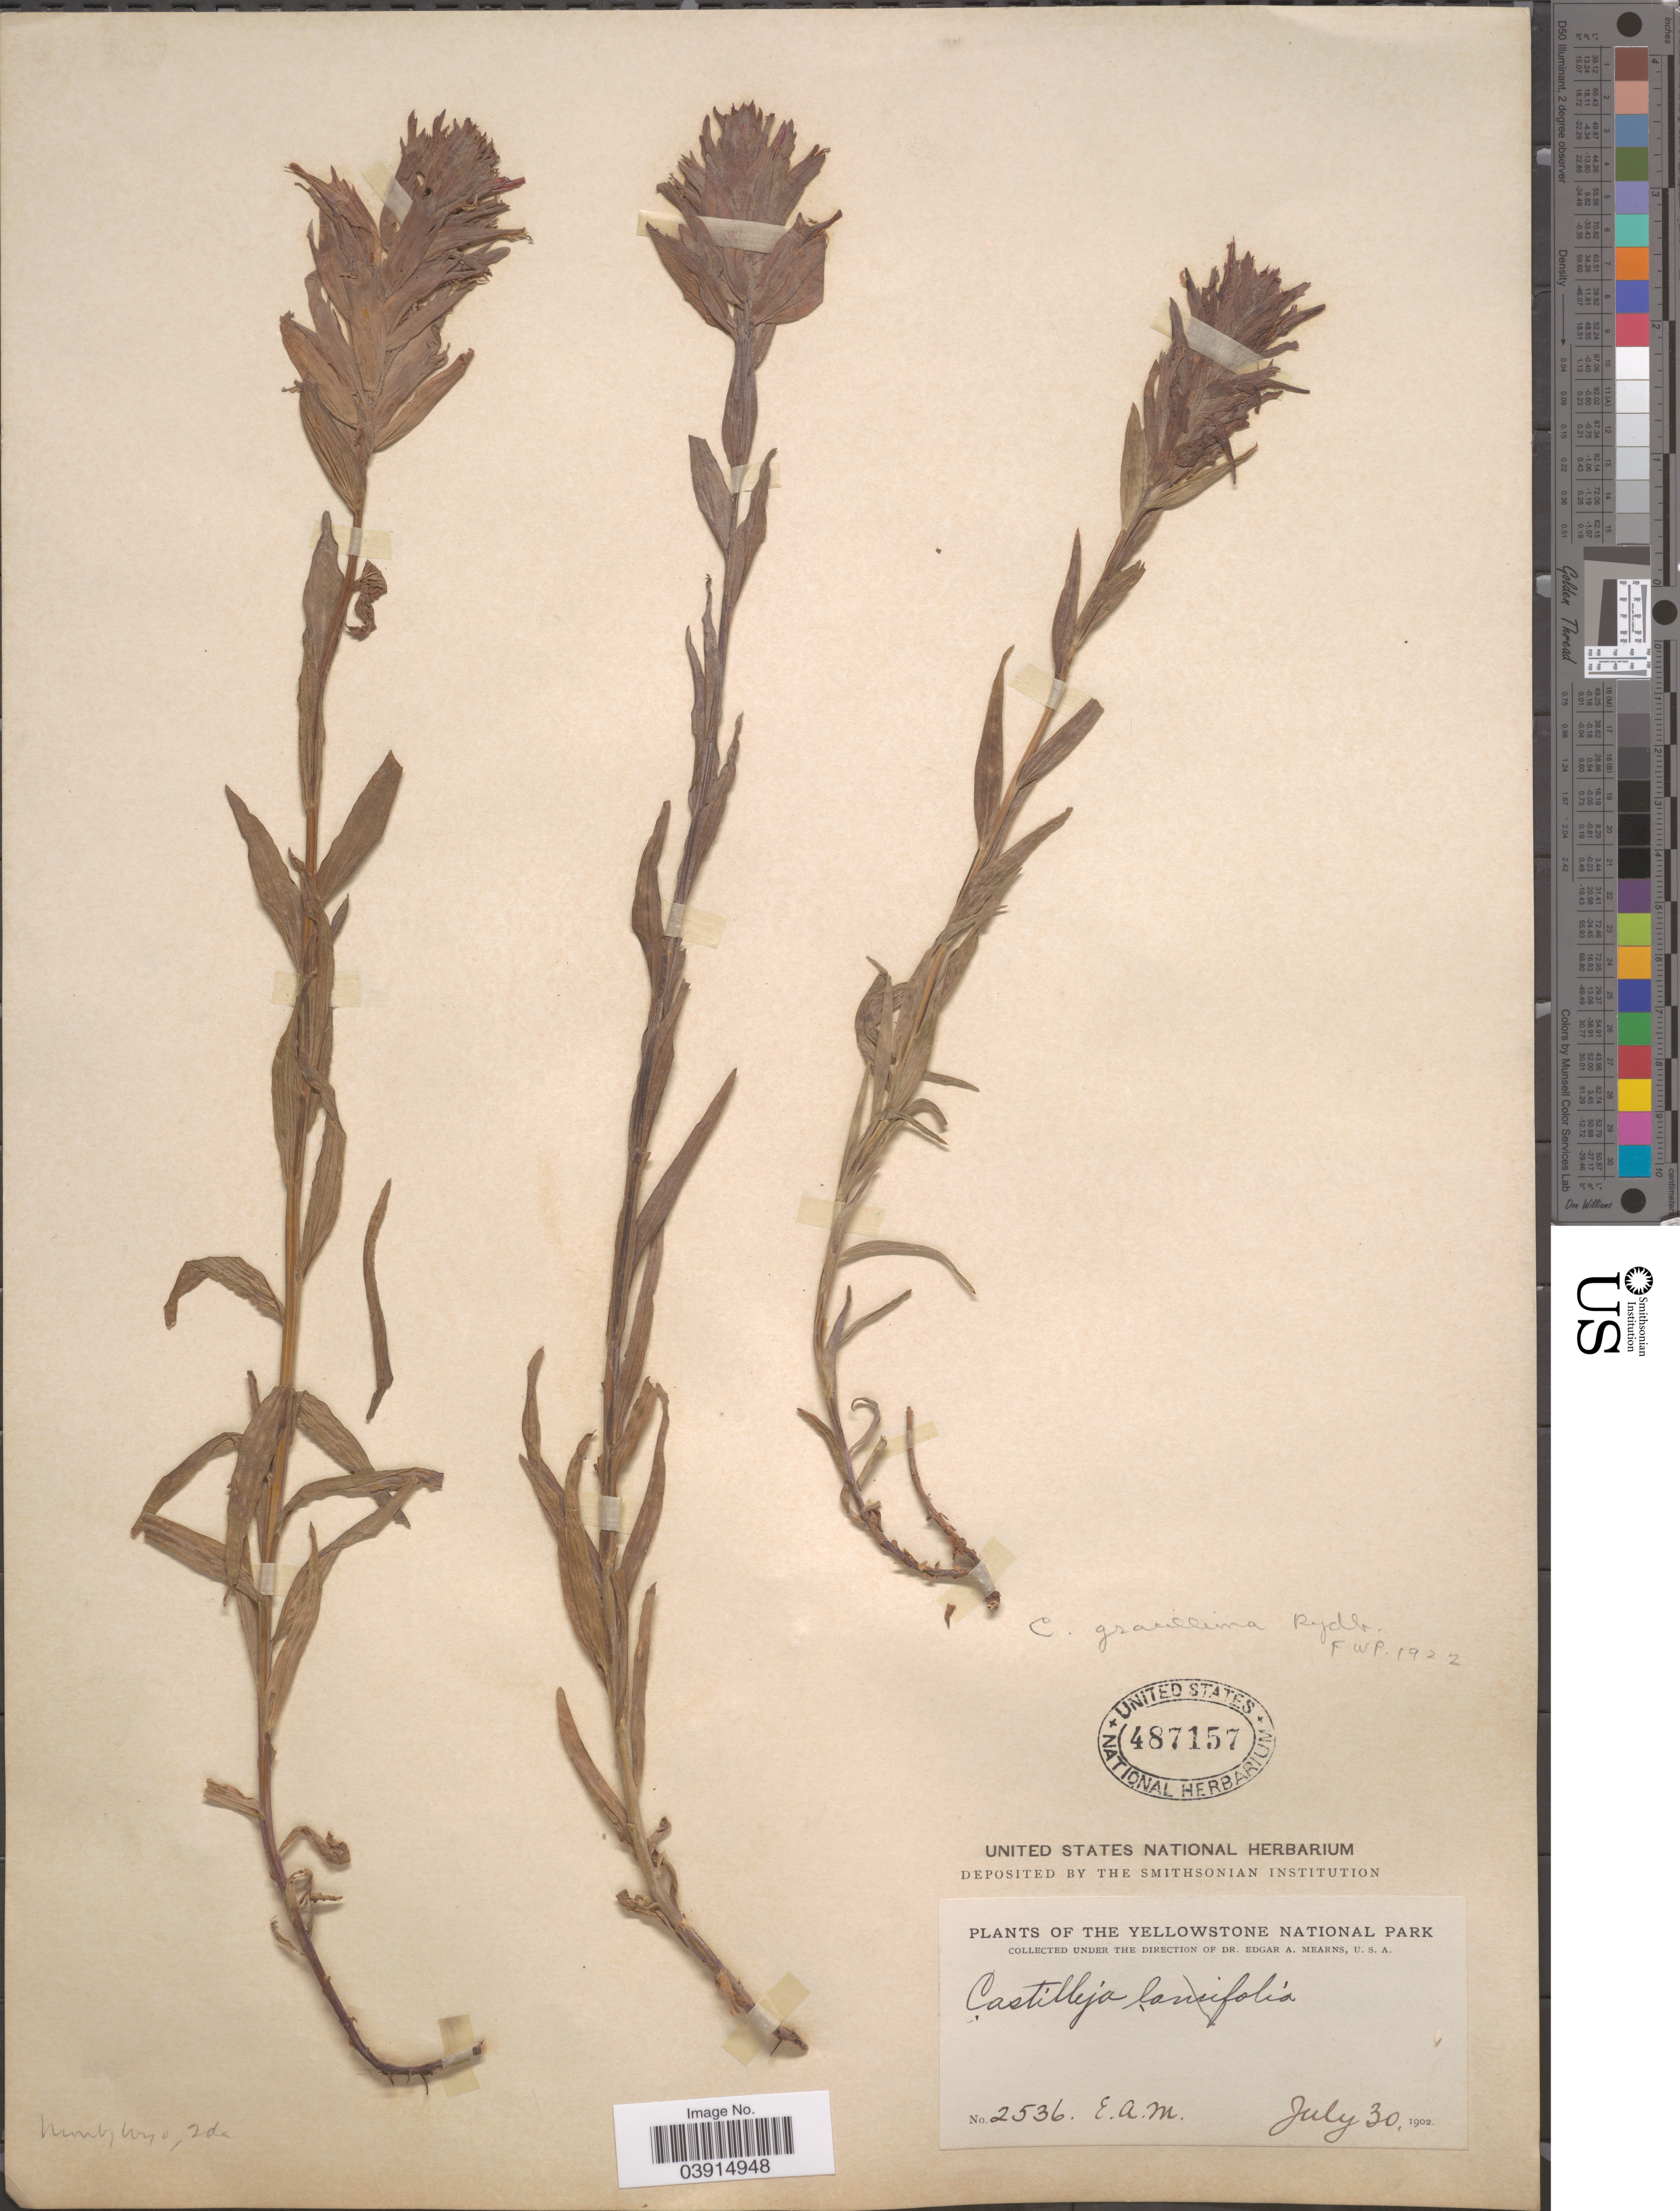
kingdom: Plantae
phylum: Tracheophyta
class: Magnoliopsida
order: Lamiales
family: Orobanchaceae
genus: Castilleja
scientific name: Castilleja sp.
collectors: E. A. Mearns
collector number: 2536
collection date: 1902-07-30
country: United States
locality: Yellowstone National Park.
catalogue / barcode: US 487157